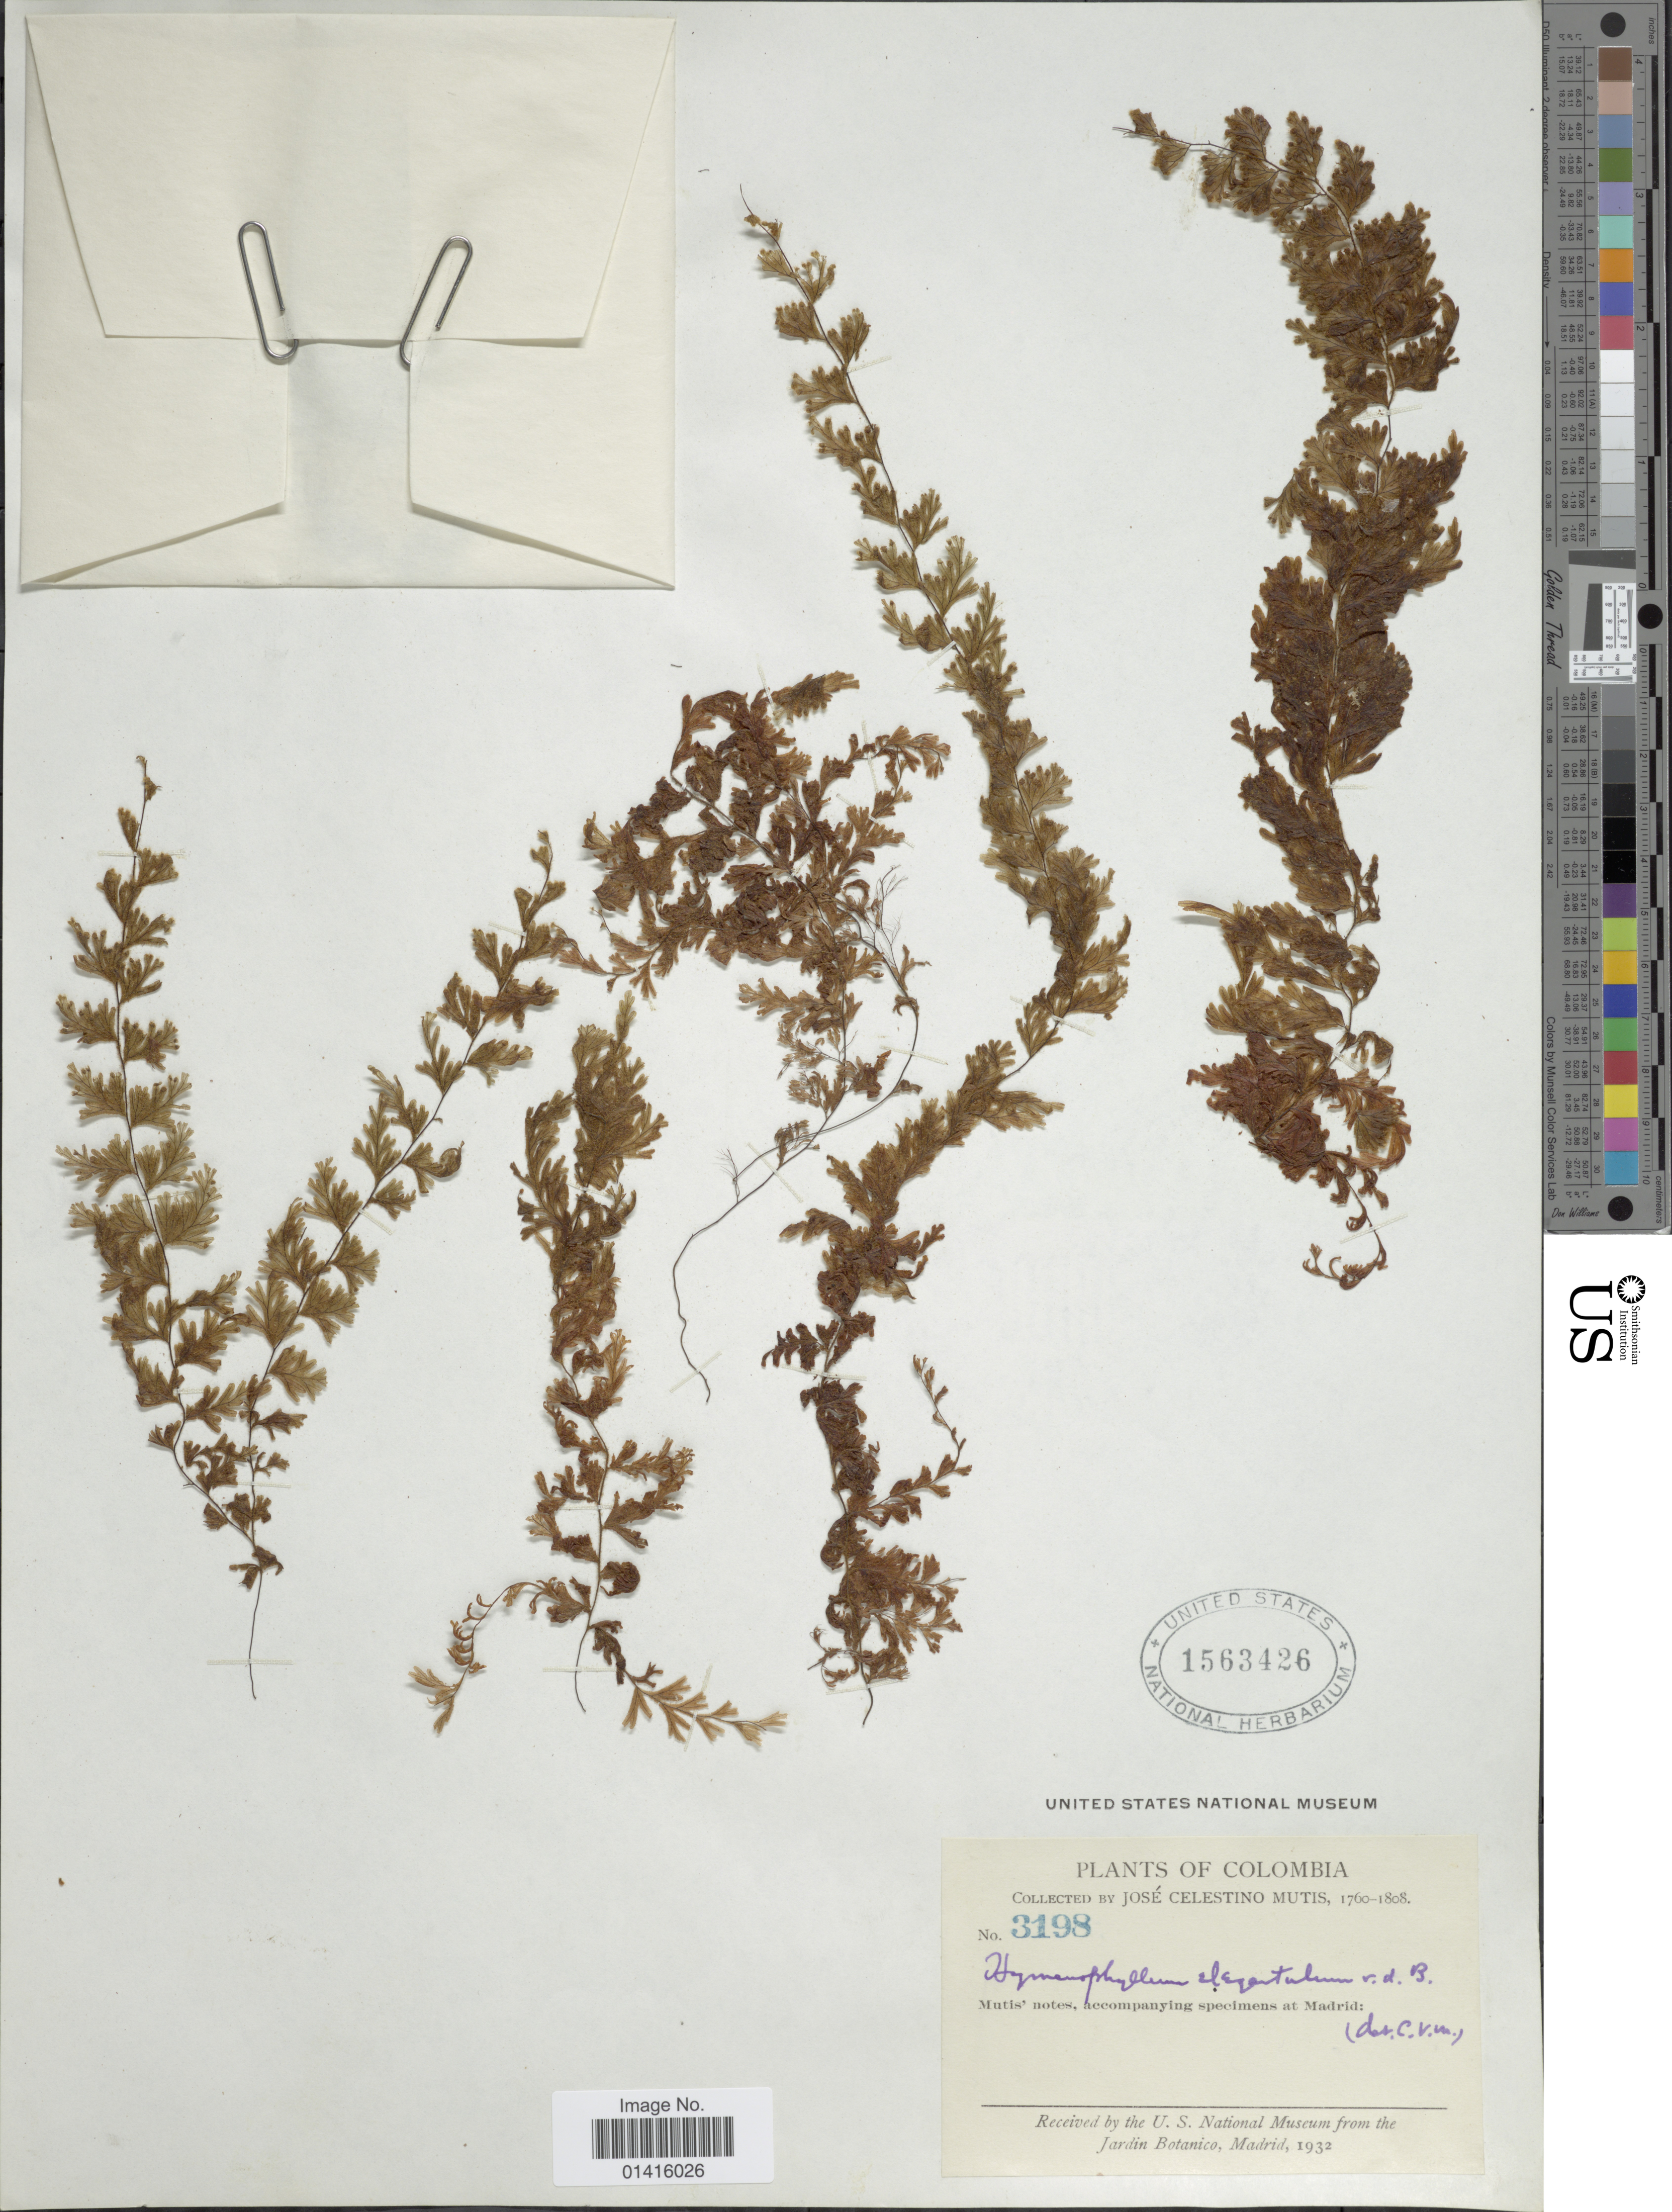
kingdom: Plantae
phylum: Tracheophyta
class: Polypodiopsida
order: Hymenophyllales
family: Hymenophyllaceae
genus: Hymenophyllum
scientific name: Hymenophyllum elegantulum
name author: Bosch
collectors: J. C. B. Mutis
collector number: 3198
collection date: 1760/1808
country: Colombia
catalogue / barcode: US 1563426